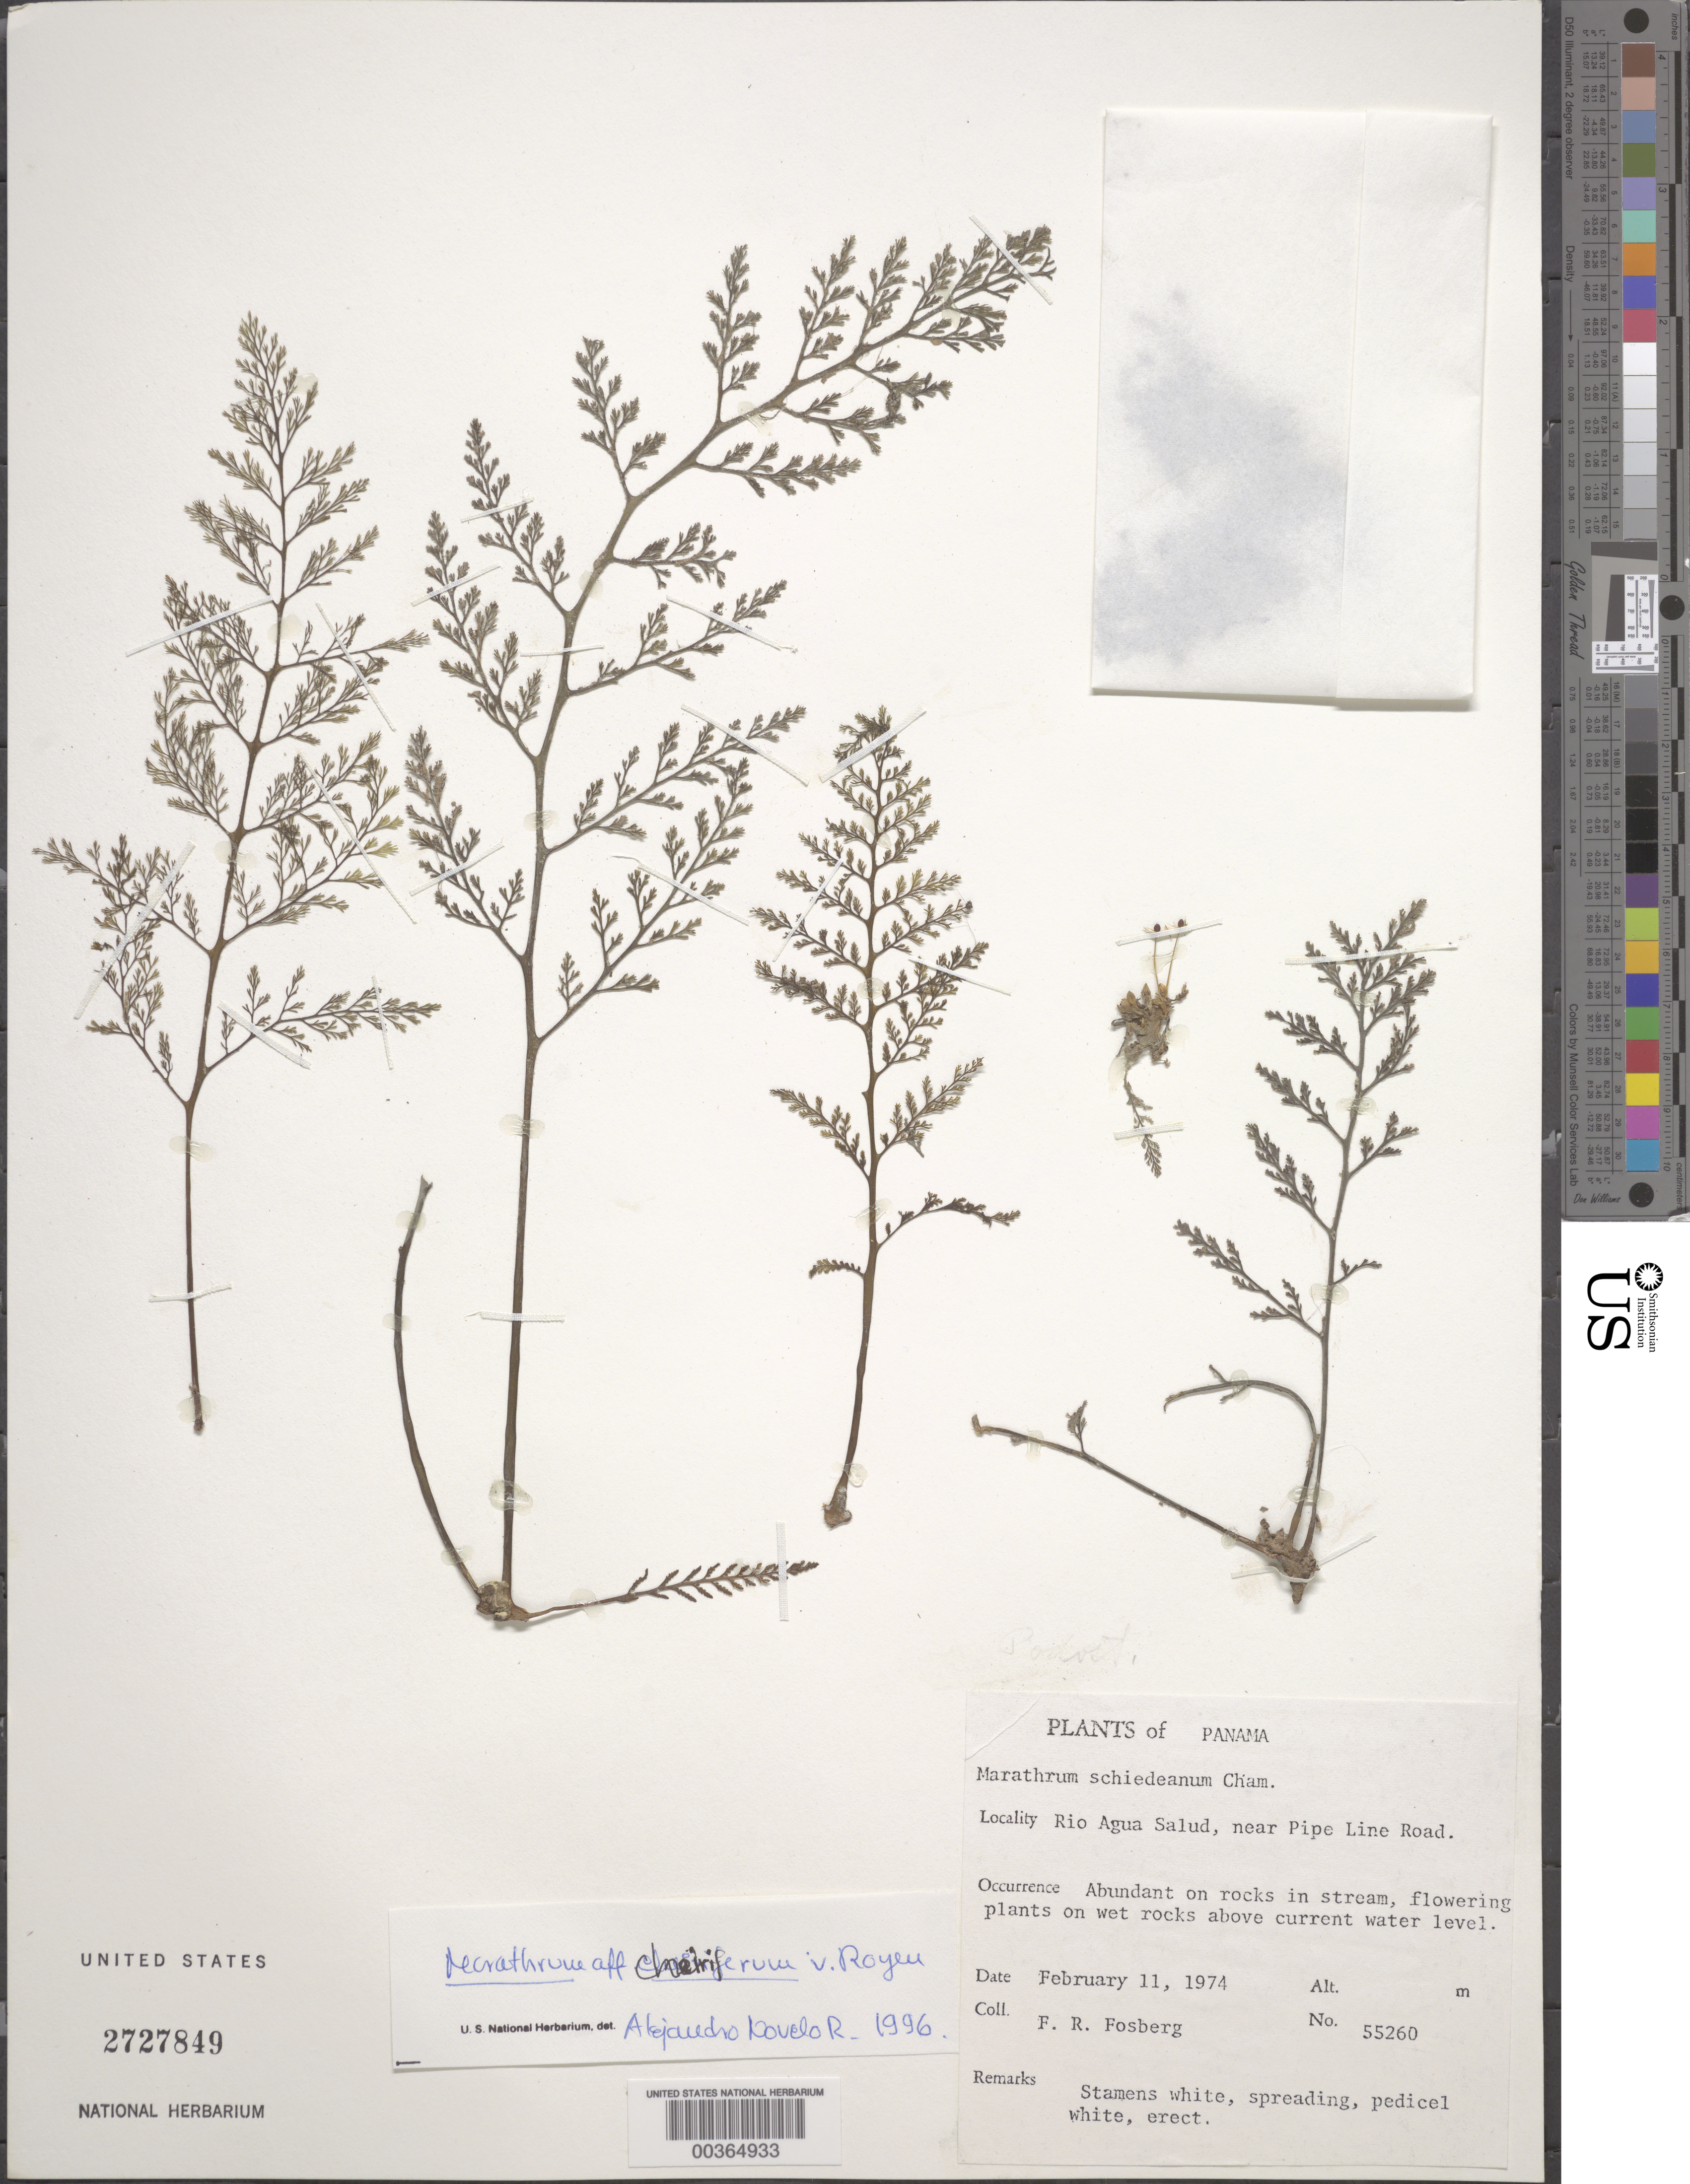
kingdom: Plantae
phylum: Tracheophyta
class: Magnoliopsida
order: Malpighiales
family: Podostemaceae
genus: Marathrum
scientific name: Marathrum cheiriferum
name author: P. Royen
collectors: F. R. Fosberg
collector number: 55260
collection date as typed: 11 Feb 1974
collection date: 1974-02-11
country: Panama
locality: Rio Agua Salud, near Pipeline Road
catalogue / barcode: US 2727849